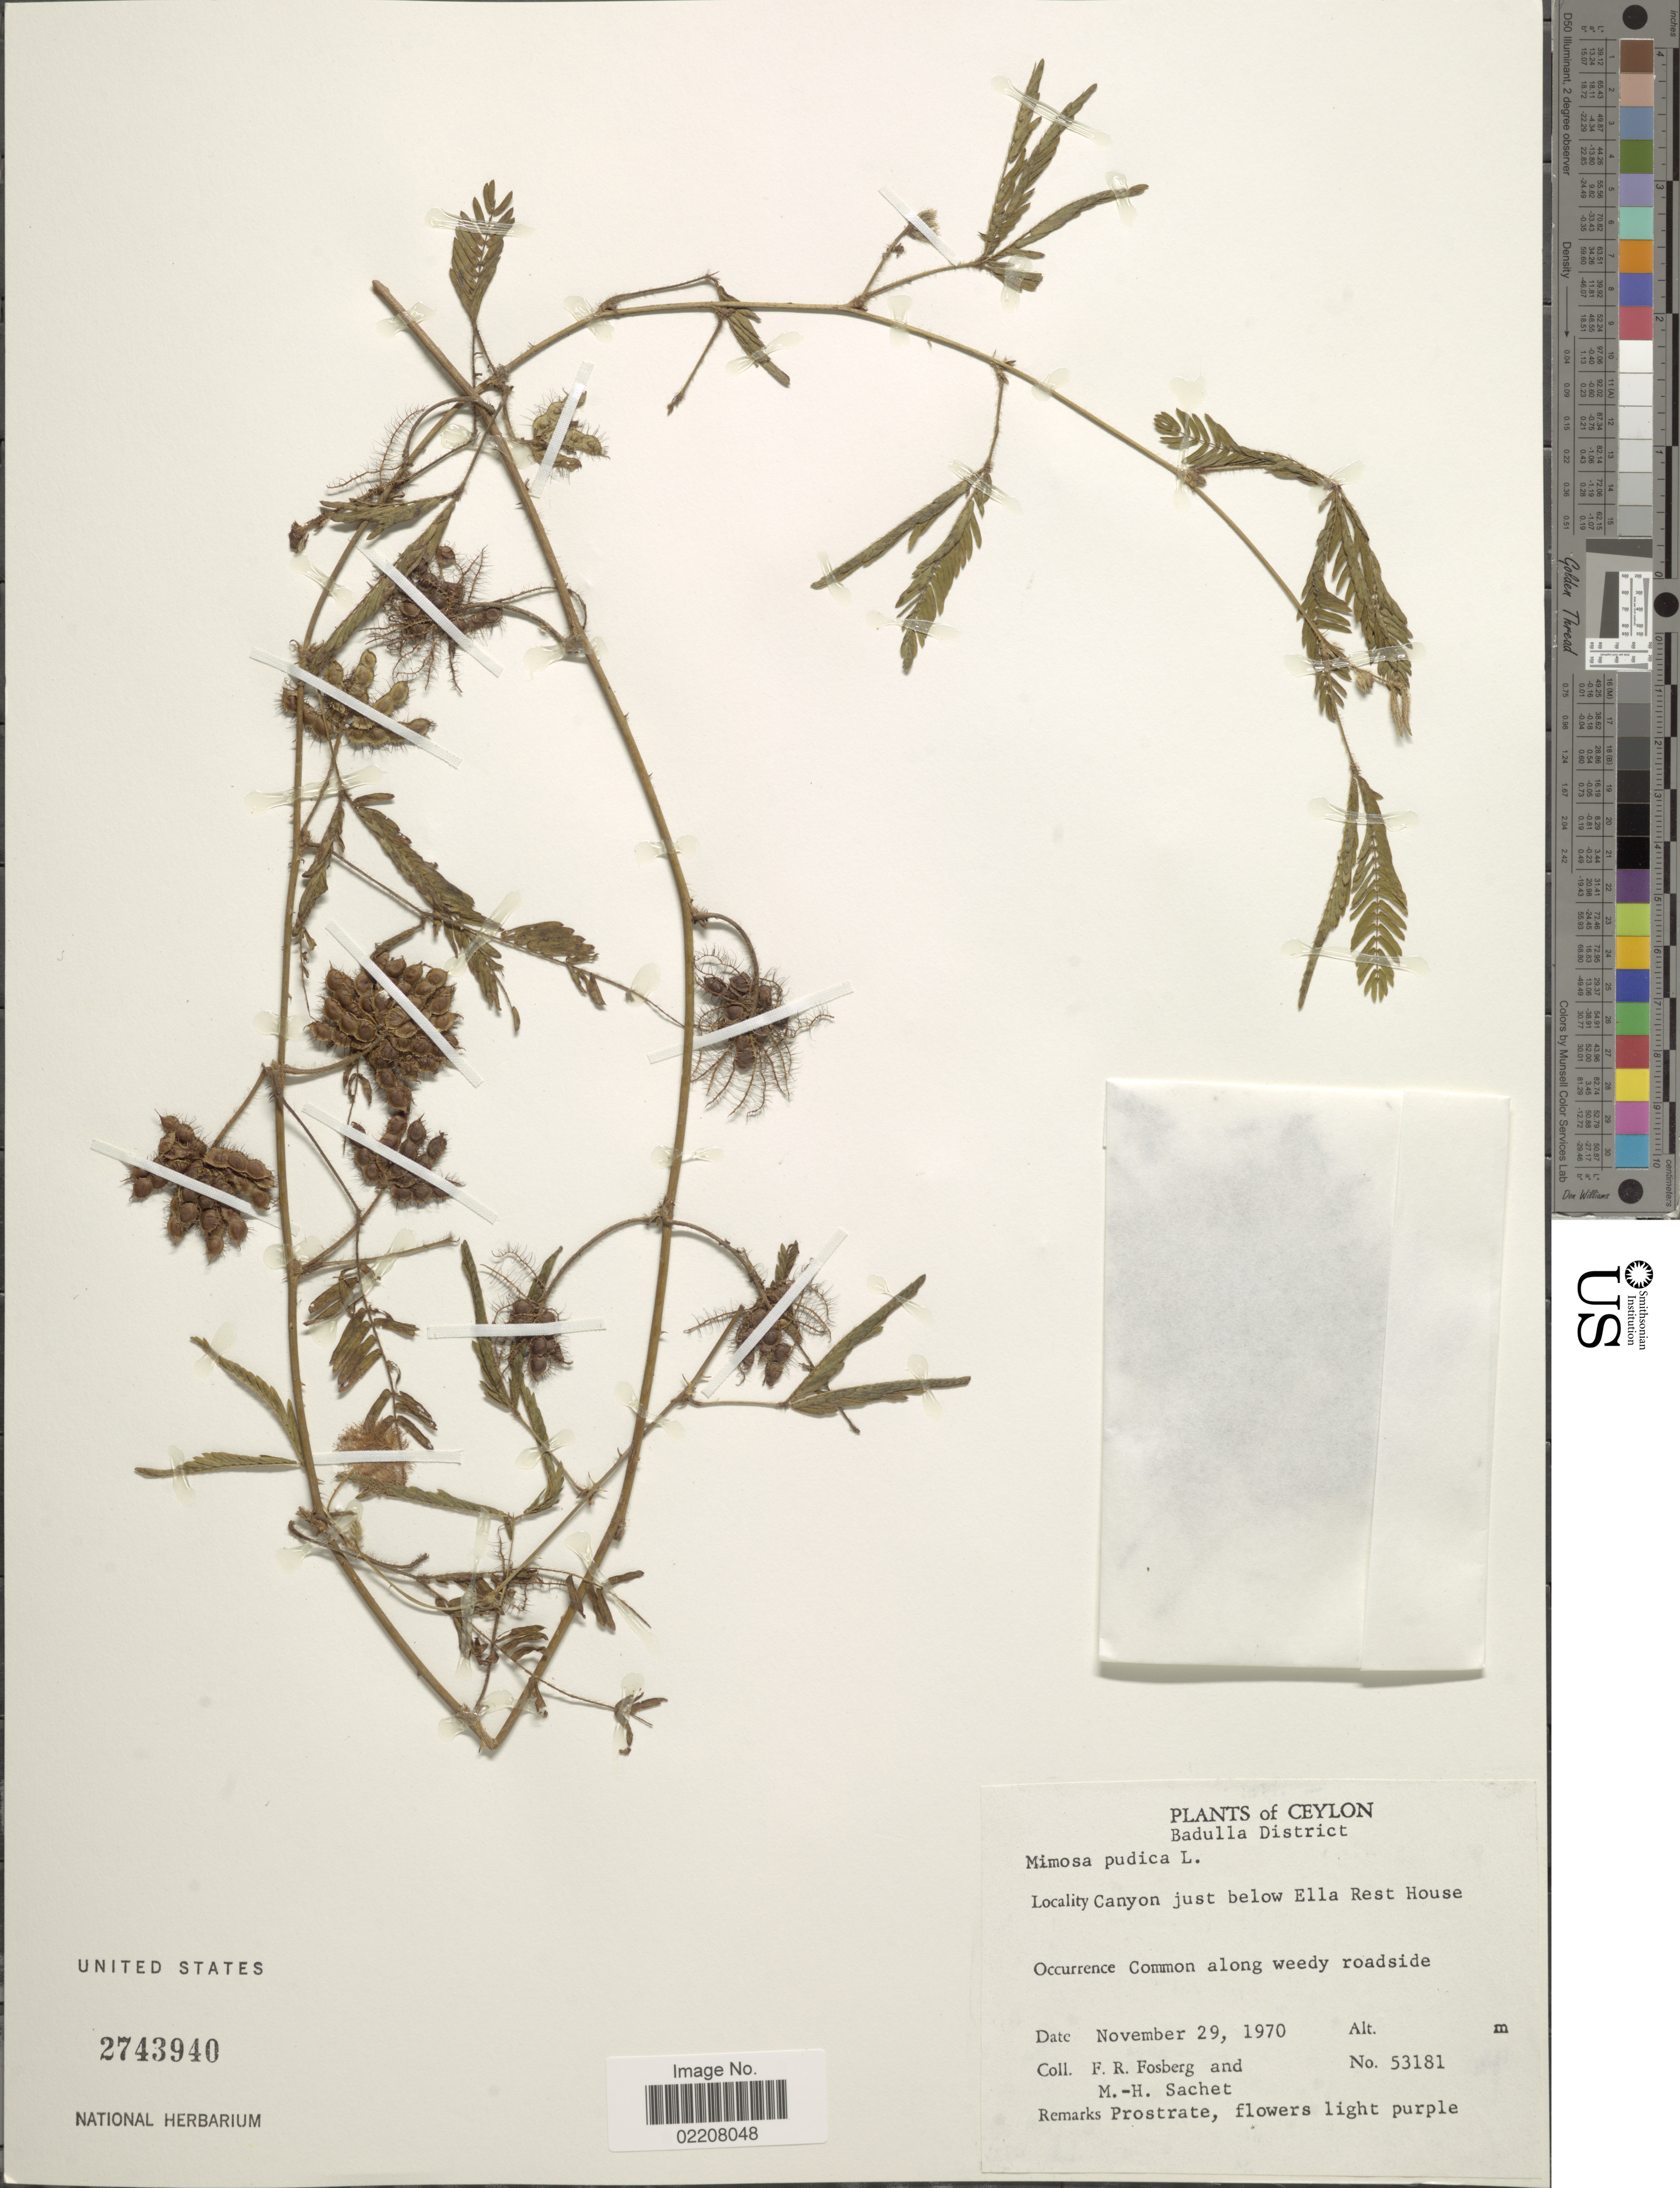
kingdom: Plantae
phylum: Tracheophyta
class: Magnoliopsida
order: Fabales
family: Fabaceae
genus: Mimosa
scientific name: Mimosa pudica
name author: L.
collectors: F. R. Fosberg & M.-H. Sachet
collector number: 53181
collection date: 1970-11-29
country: Sri Lanka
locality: Ceylon, Badulla District, Canyon just below Ella Rest House.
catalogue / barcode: US 2743940